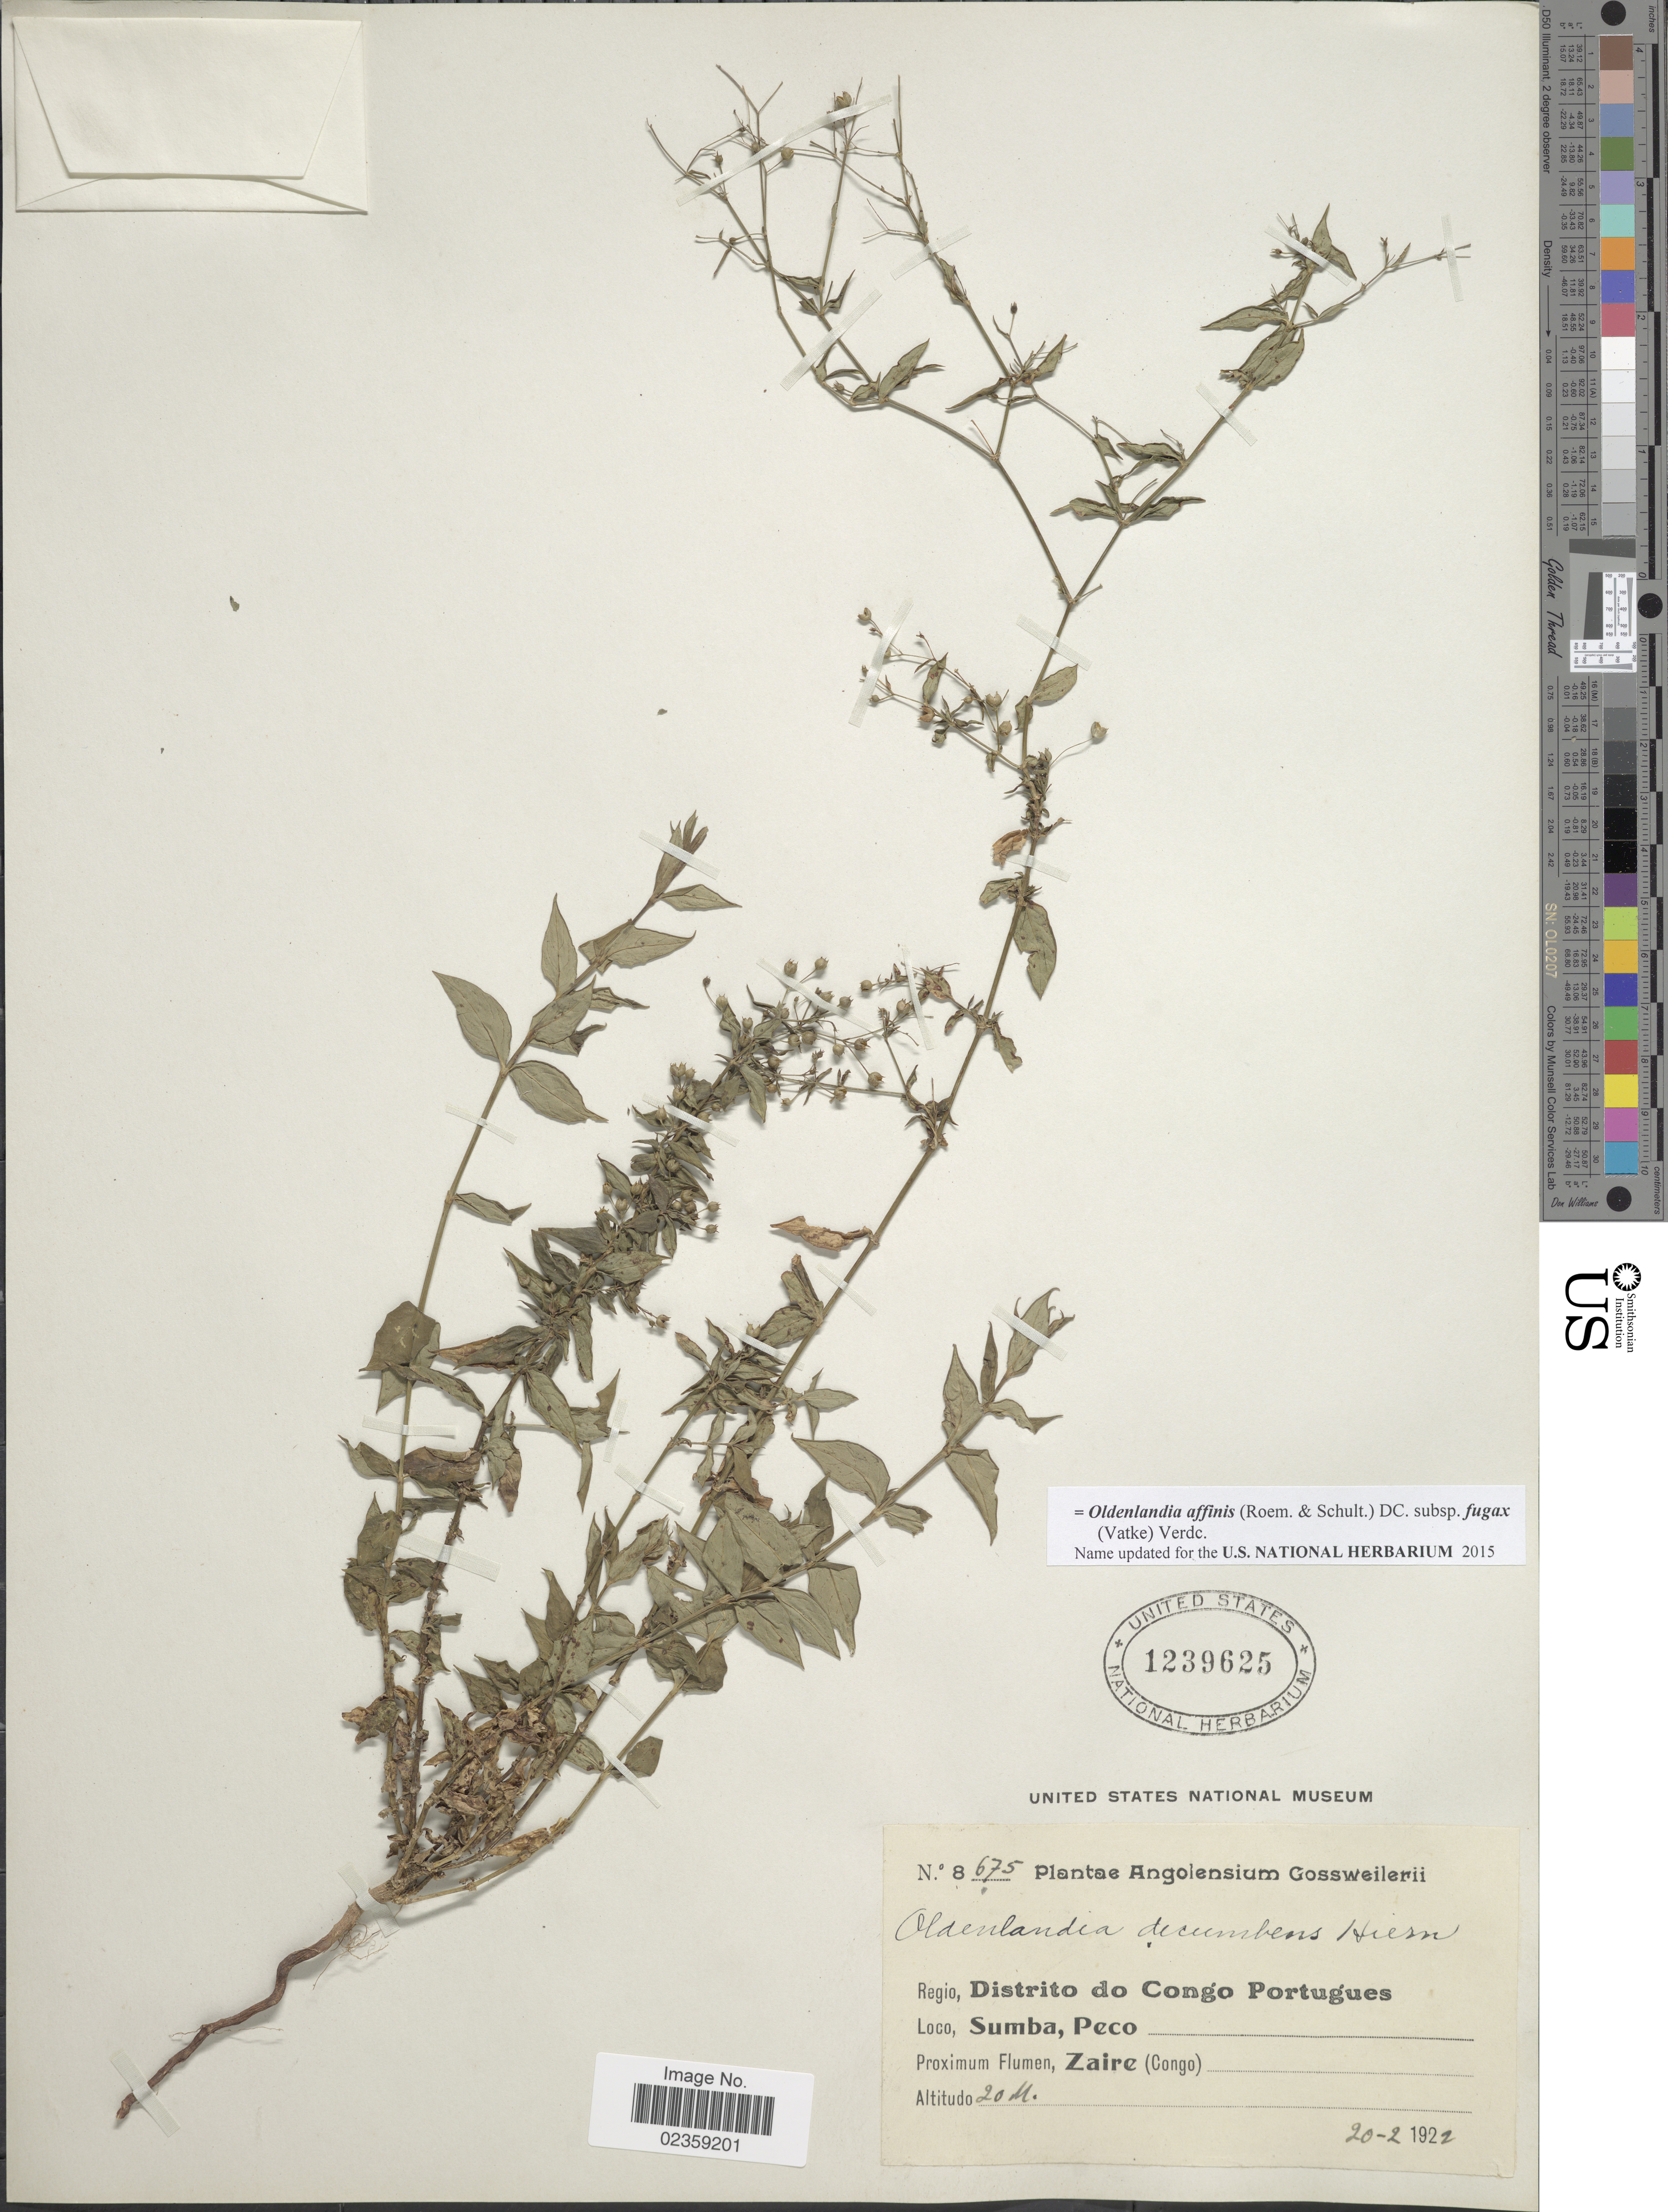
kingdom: Plantae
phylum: Tracheophyta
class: Magnoliopsida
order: Gentianales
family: Rubiaceae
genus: Oldenlandia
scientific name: Oldenlandia affinis subsp. fugax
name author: (Vatke) Verdc.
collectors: A. Gossweiler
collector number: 8675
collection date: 1922-02-20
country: Angola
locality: Distrito do Congo Portugues. Sumba, Peco. Zaire (Congo)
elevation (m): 20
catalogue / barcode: US 1239625